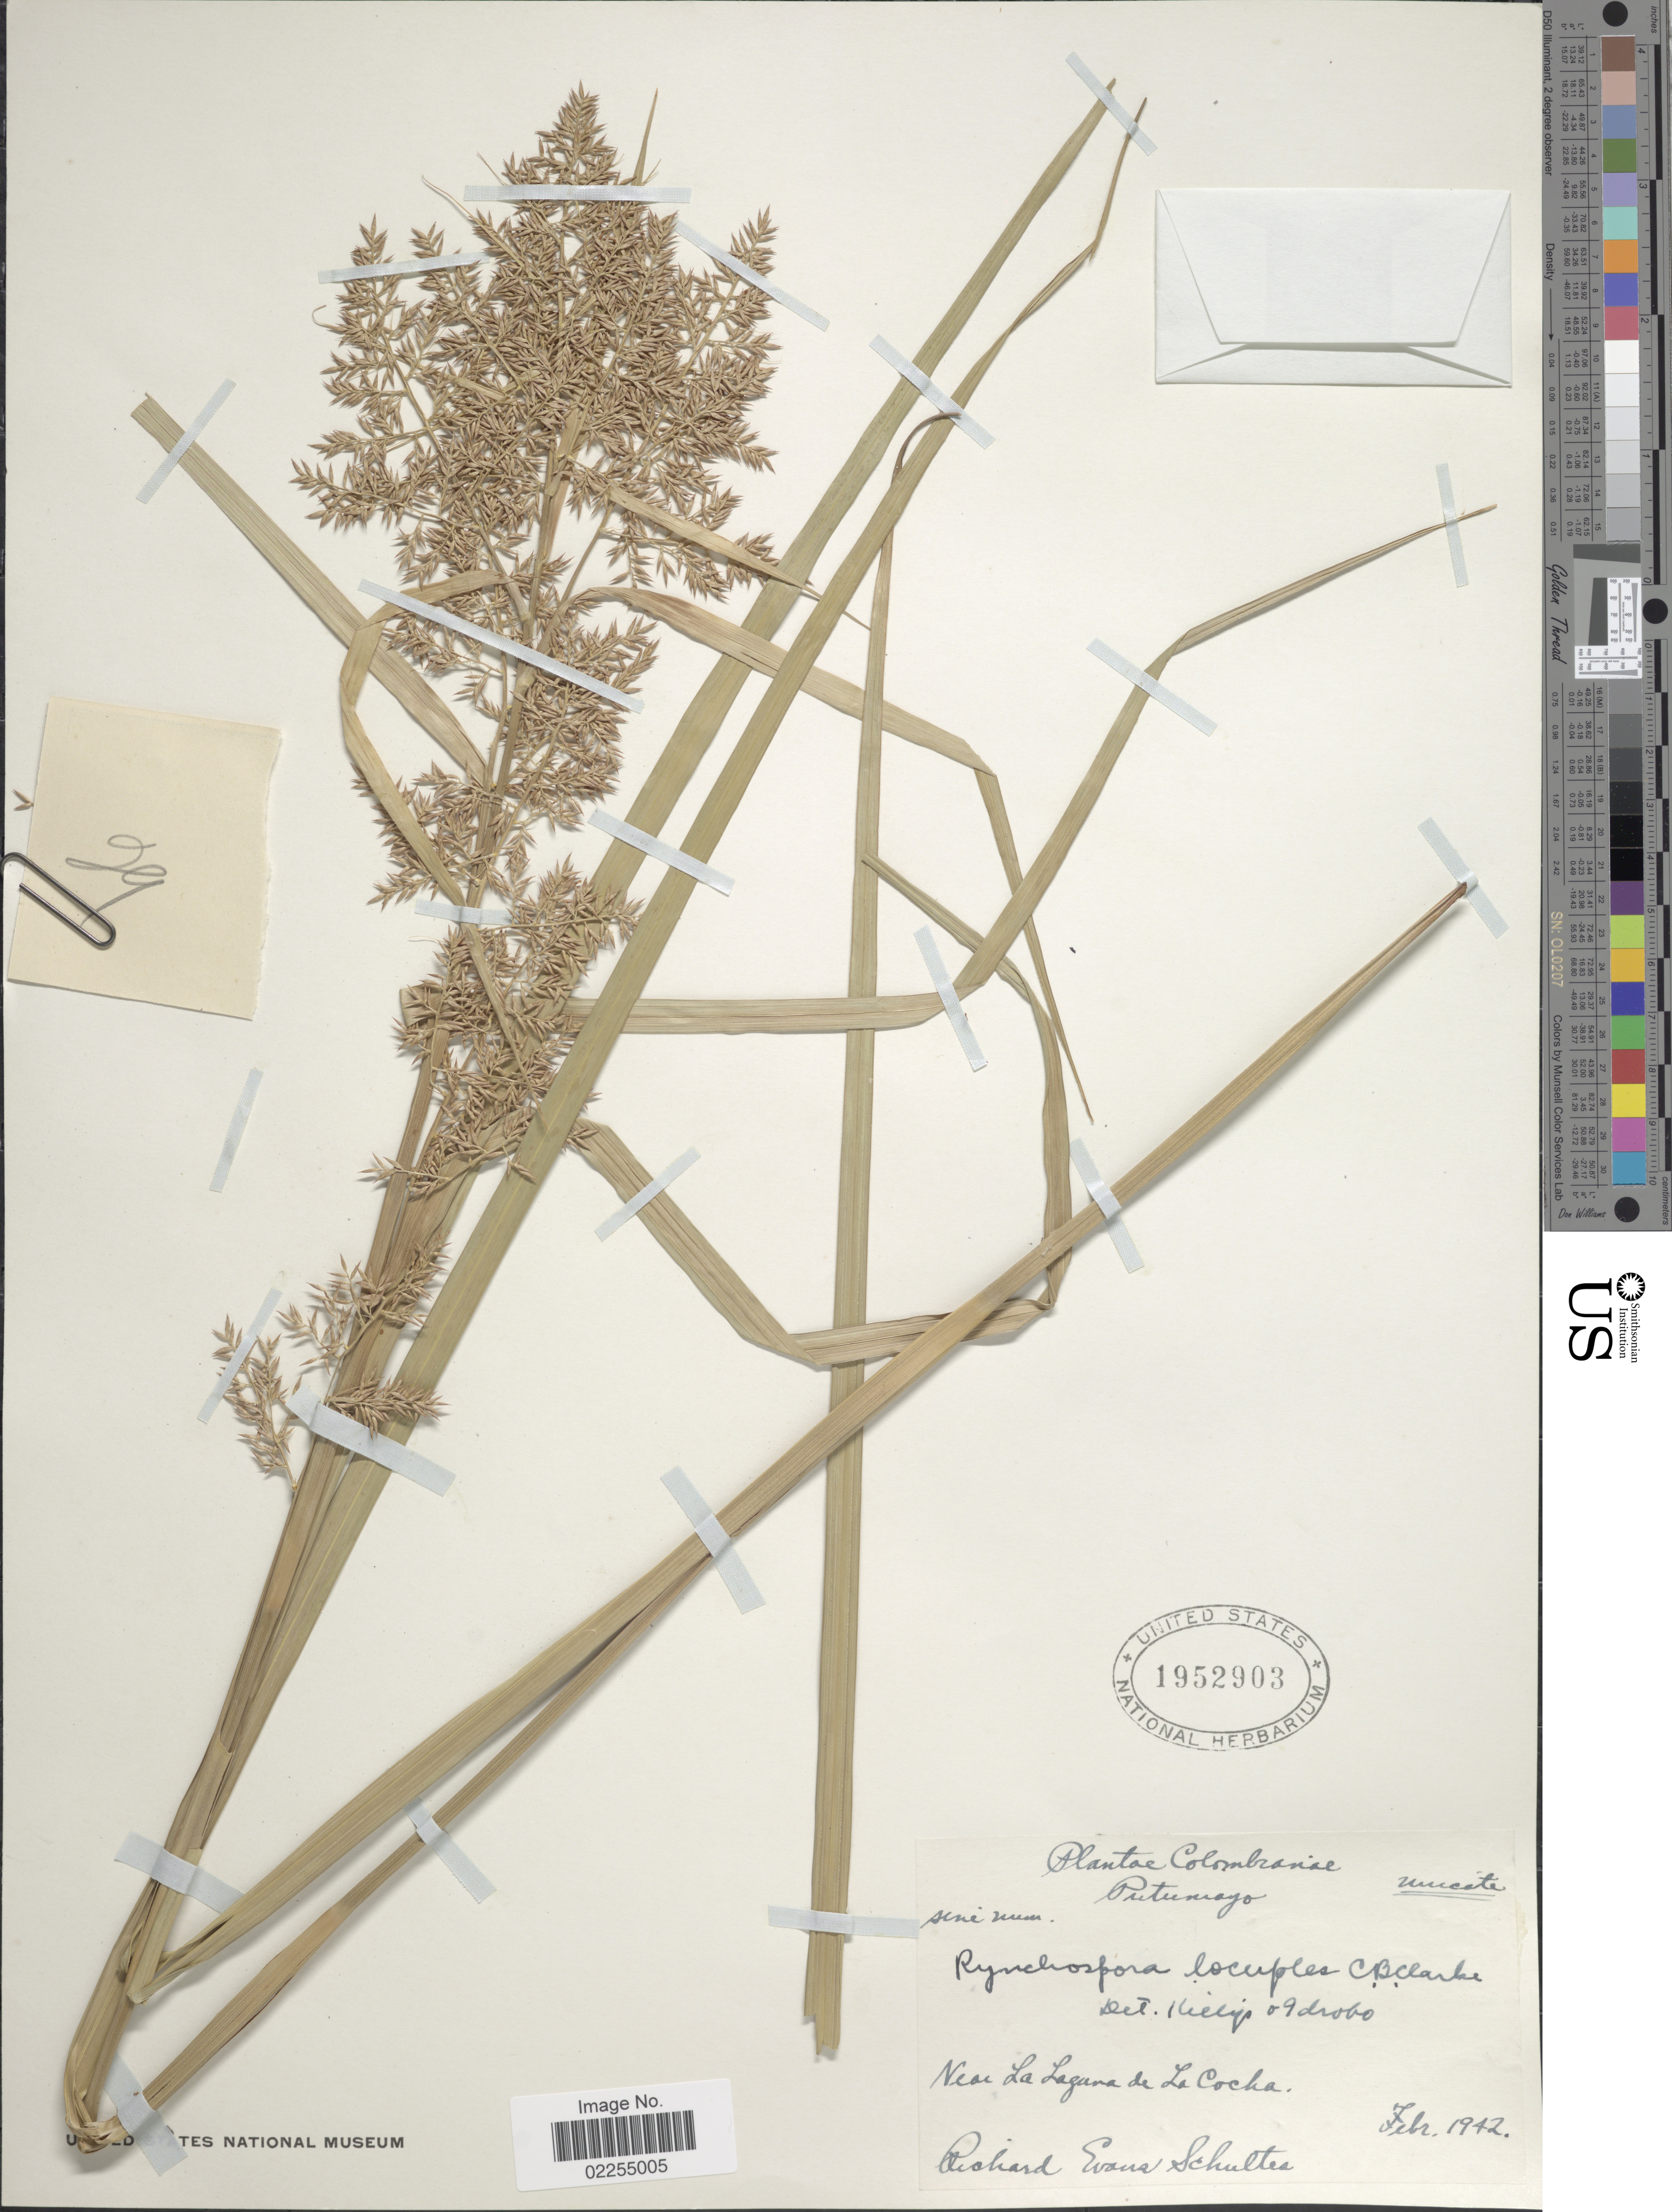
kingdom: Plantae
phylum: Tracheophyta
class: Liliopsida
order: Poales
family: Cyperaceae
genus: Rhynchospora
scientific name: Rhynchospora locuples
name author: C.B. Clarke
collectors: R. E. Schultes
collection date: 1942-02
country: Colombia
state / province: Putumayo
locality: Near La Laguna de La Cocha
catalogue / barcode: US 1952903